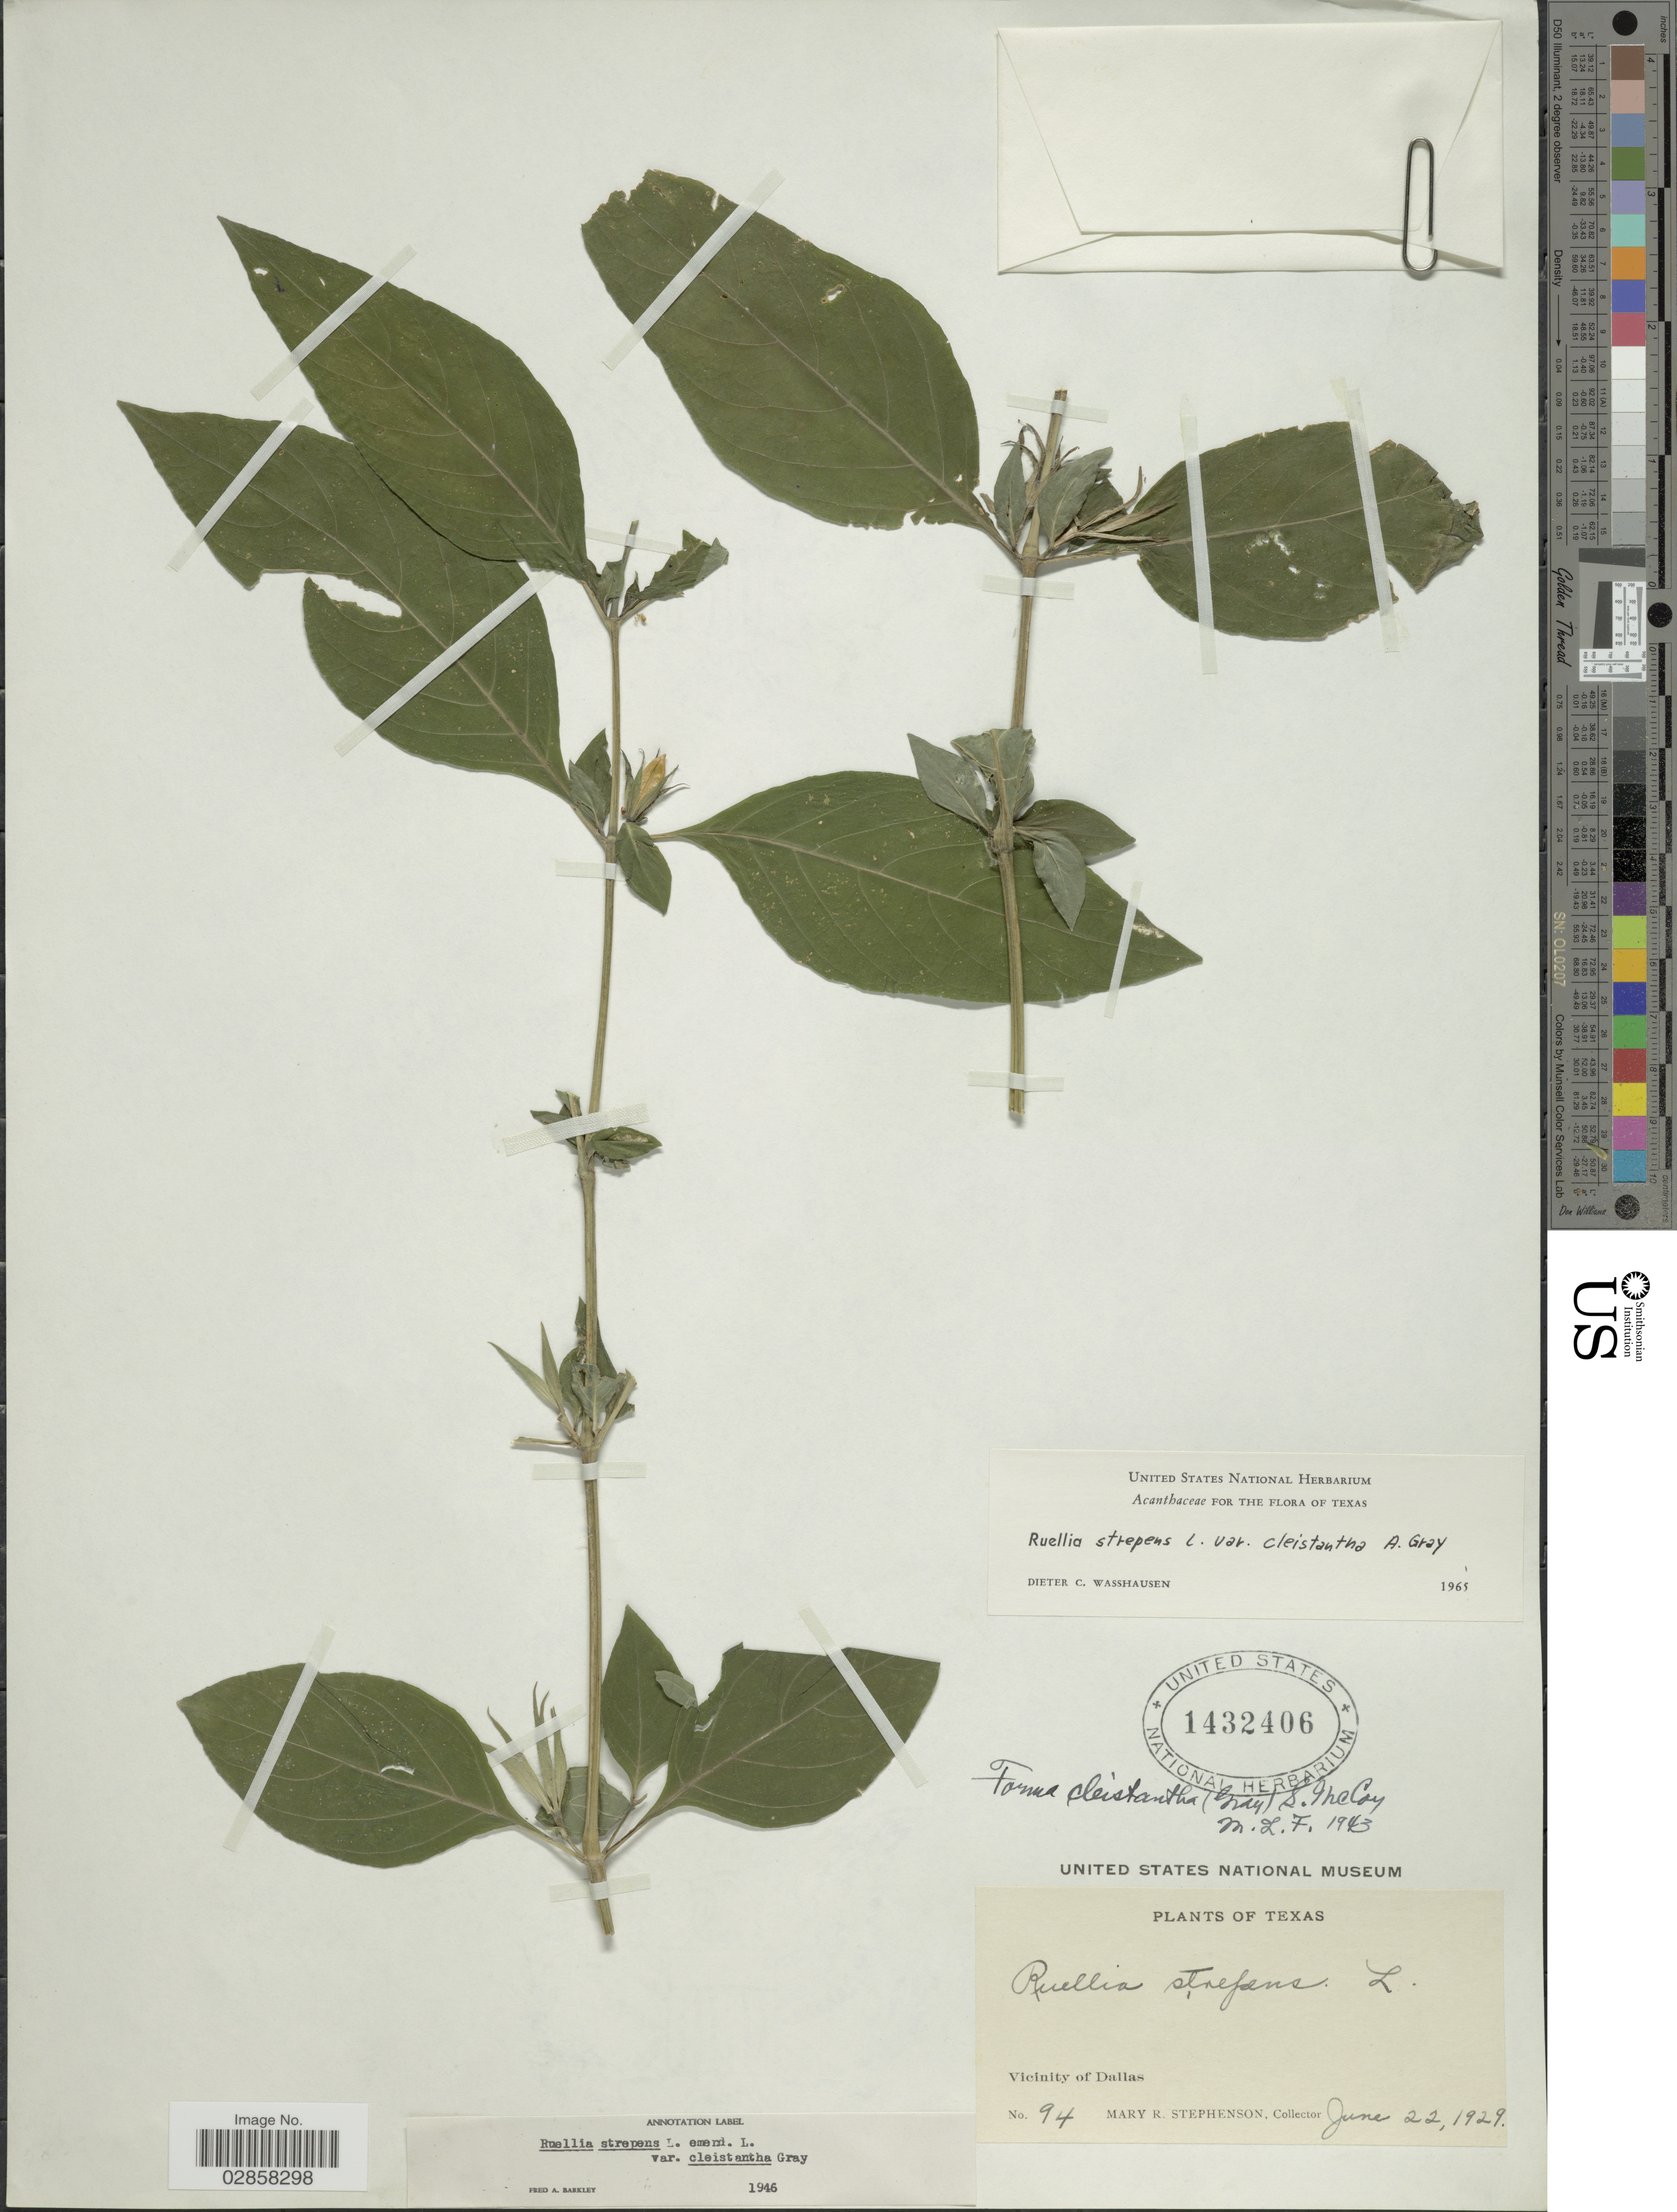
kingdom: Plantae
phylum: Tracheophyta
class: Magnoliopsida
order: Lamiales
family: Acanthaceae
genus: Ruellia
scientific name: Ruellia strepens f. cleistantha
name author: (A. Gray) S. McCoy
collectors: M. Stephenson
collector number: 94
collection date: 1929-06-22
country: United States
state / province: Texas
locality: Vicinity of Dallas.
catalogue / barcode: US 1432406